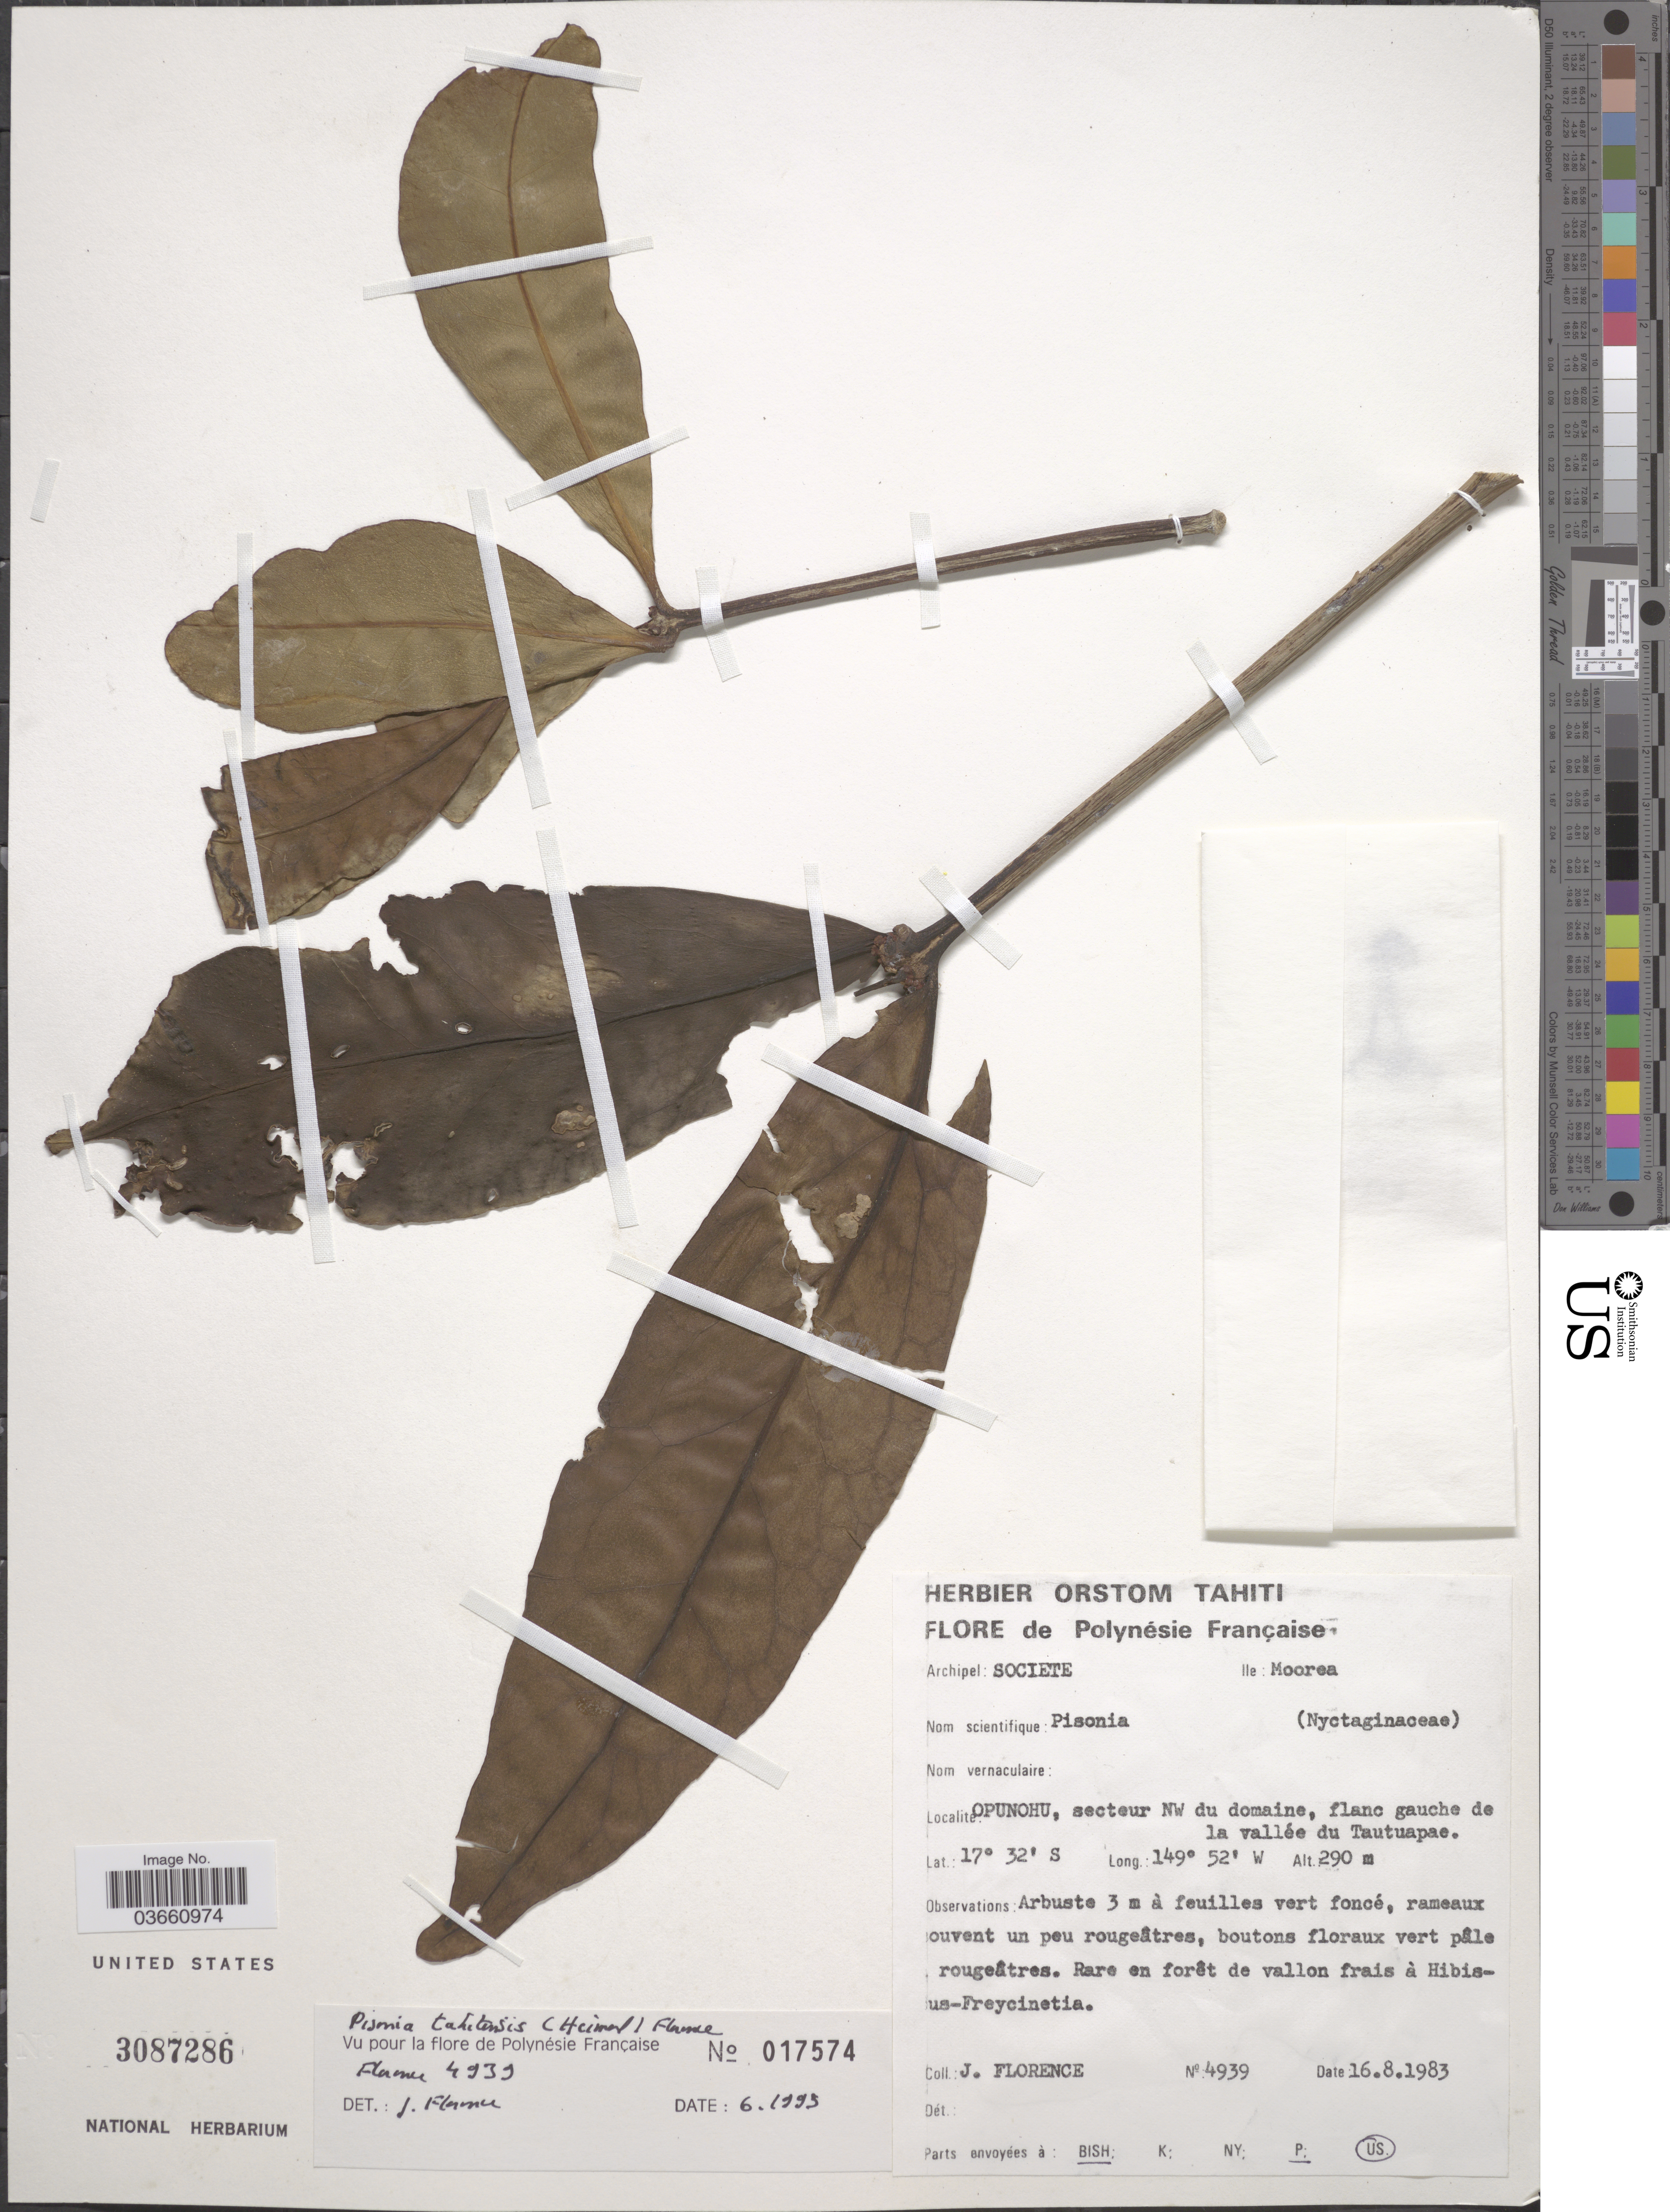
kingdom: Plantae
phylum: Tracheophyta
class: Magnoliopsida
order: Caryophyllales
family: Nyctaginaceae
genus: Ceodes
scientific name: Ceodes taitensis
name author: (Heimerl) Rossetto & Caraballo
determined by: Wagner, W. L., (BOT), Smithsonian Institution - National Museum of Natural History (UNITED STATES)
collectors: J. Florence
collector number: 4939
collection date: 1983-08-16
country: French Polynesia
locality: Archipel: Societe Ile: Moorea. Opunohu, secteur NW du domaine, flanc gauche de la vallée du Tautuapae.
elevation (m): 290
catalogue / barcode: US 3087286